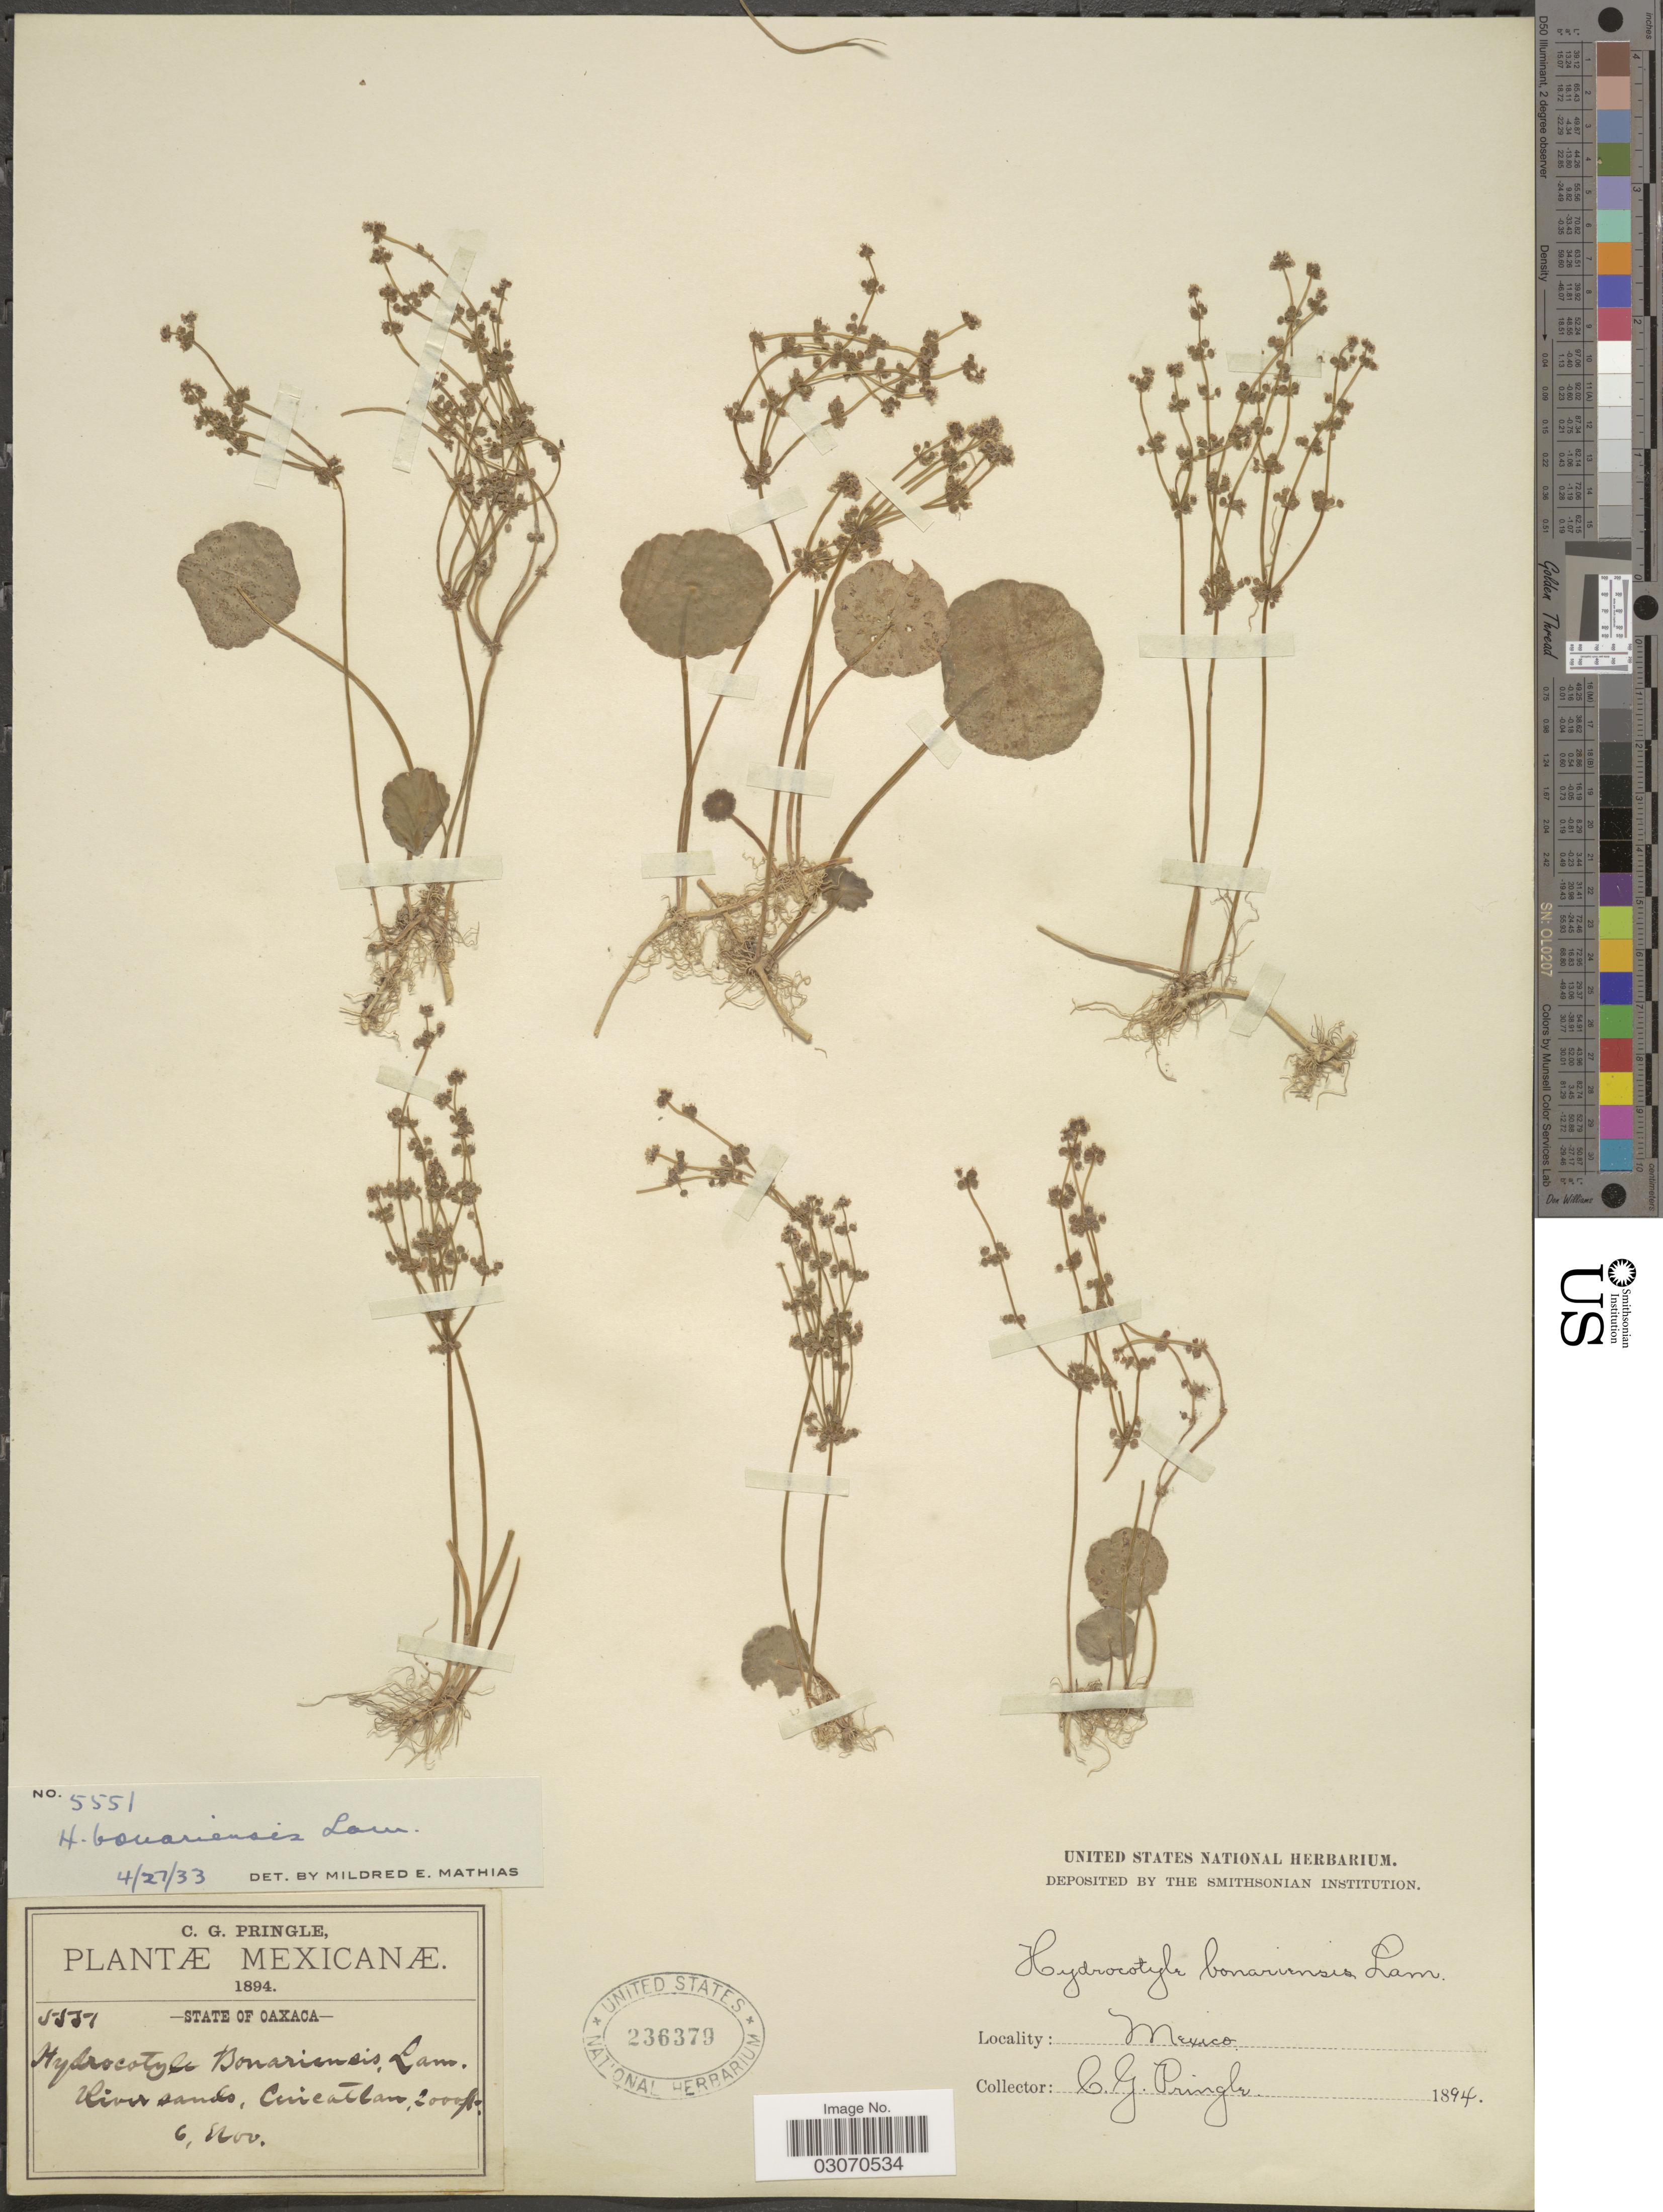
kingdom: Plantae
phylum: Tracheophyta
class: Magnoliopsida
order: Apiales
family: Araliaceae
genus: Hydrocotyle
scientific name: Hydrocotyle bonariensis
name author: Lam.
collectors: C. G. Pringle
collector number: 5551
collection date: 1894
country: Mexico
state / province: Oaxaca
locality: Cuicatlan.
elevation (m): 610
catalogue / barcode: US 236379